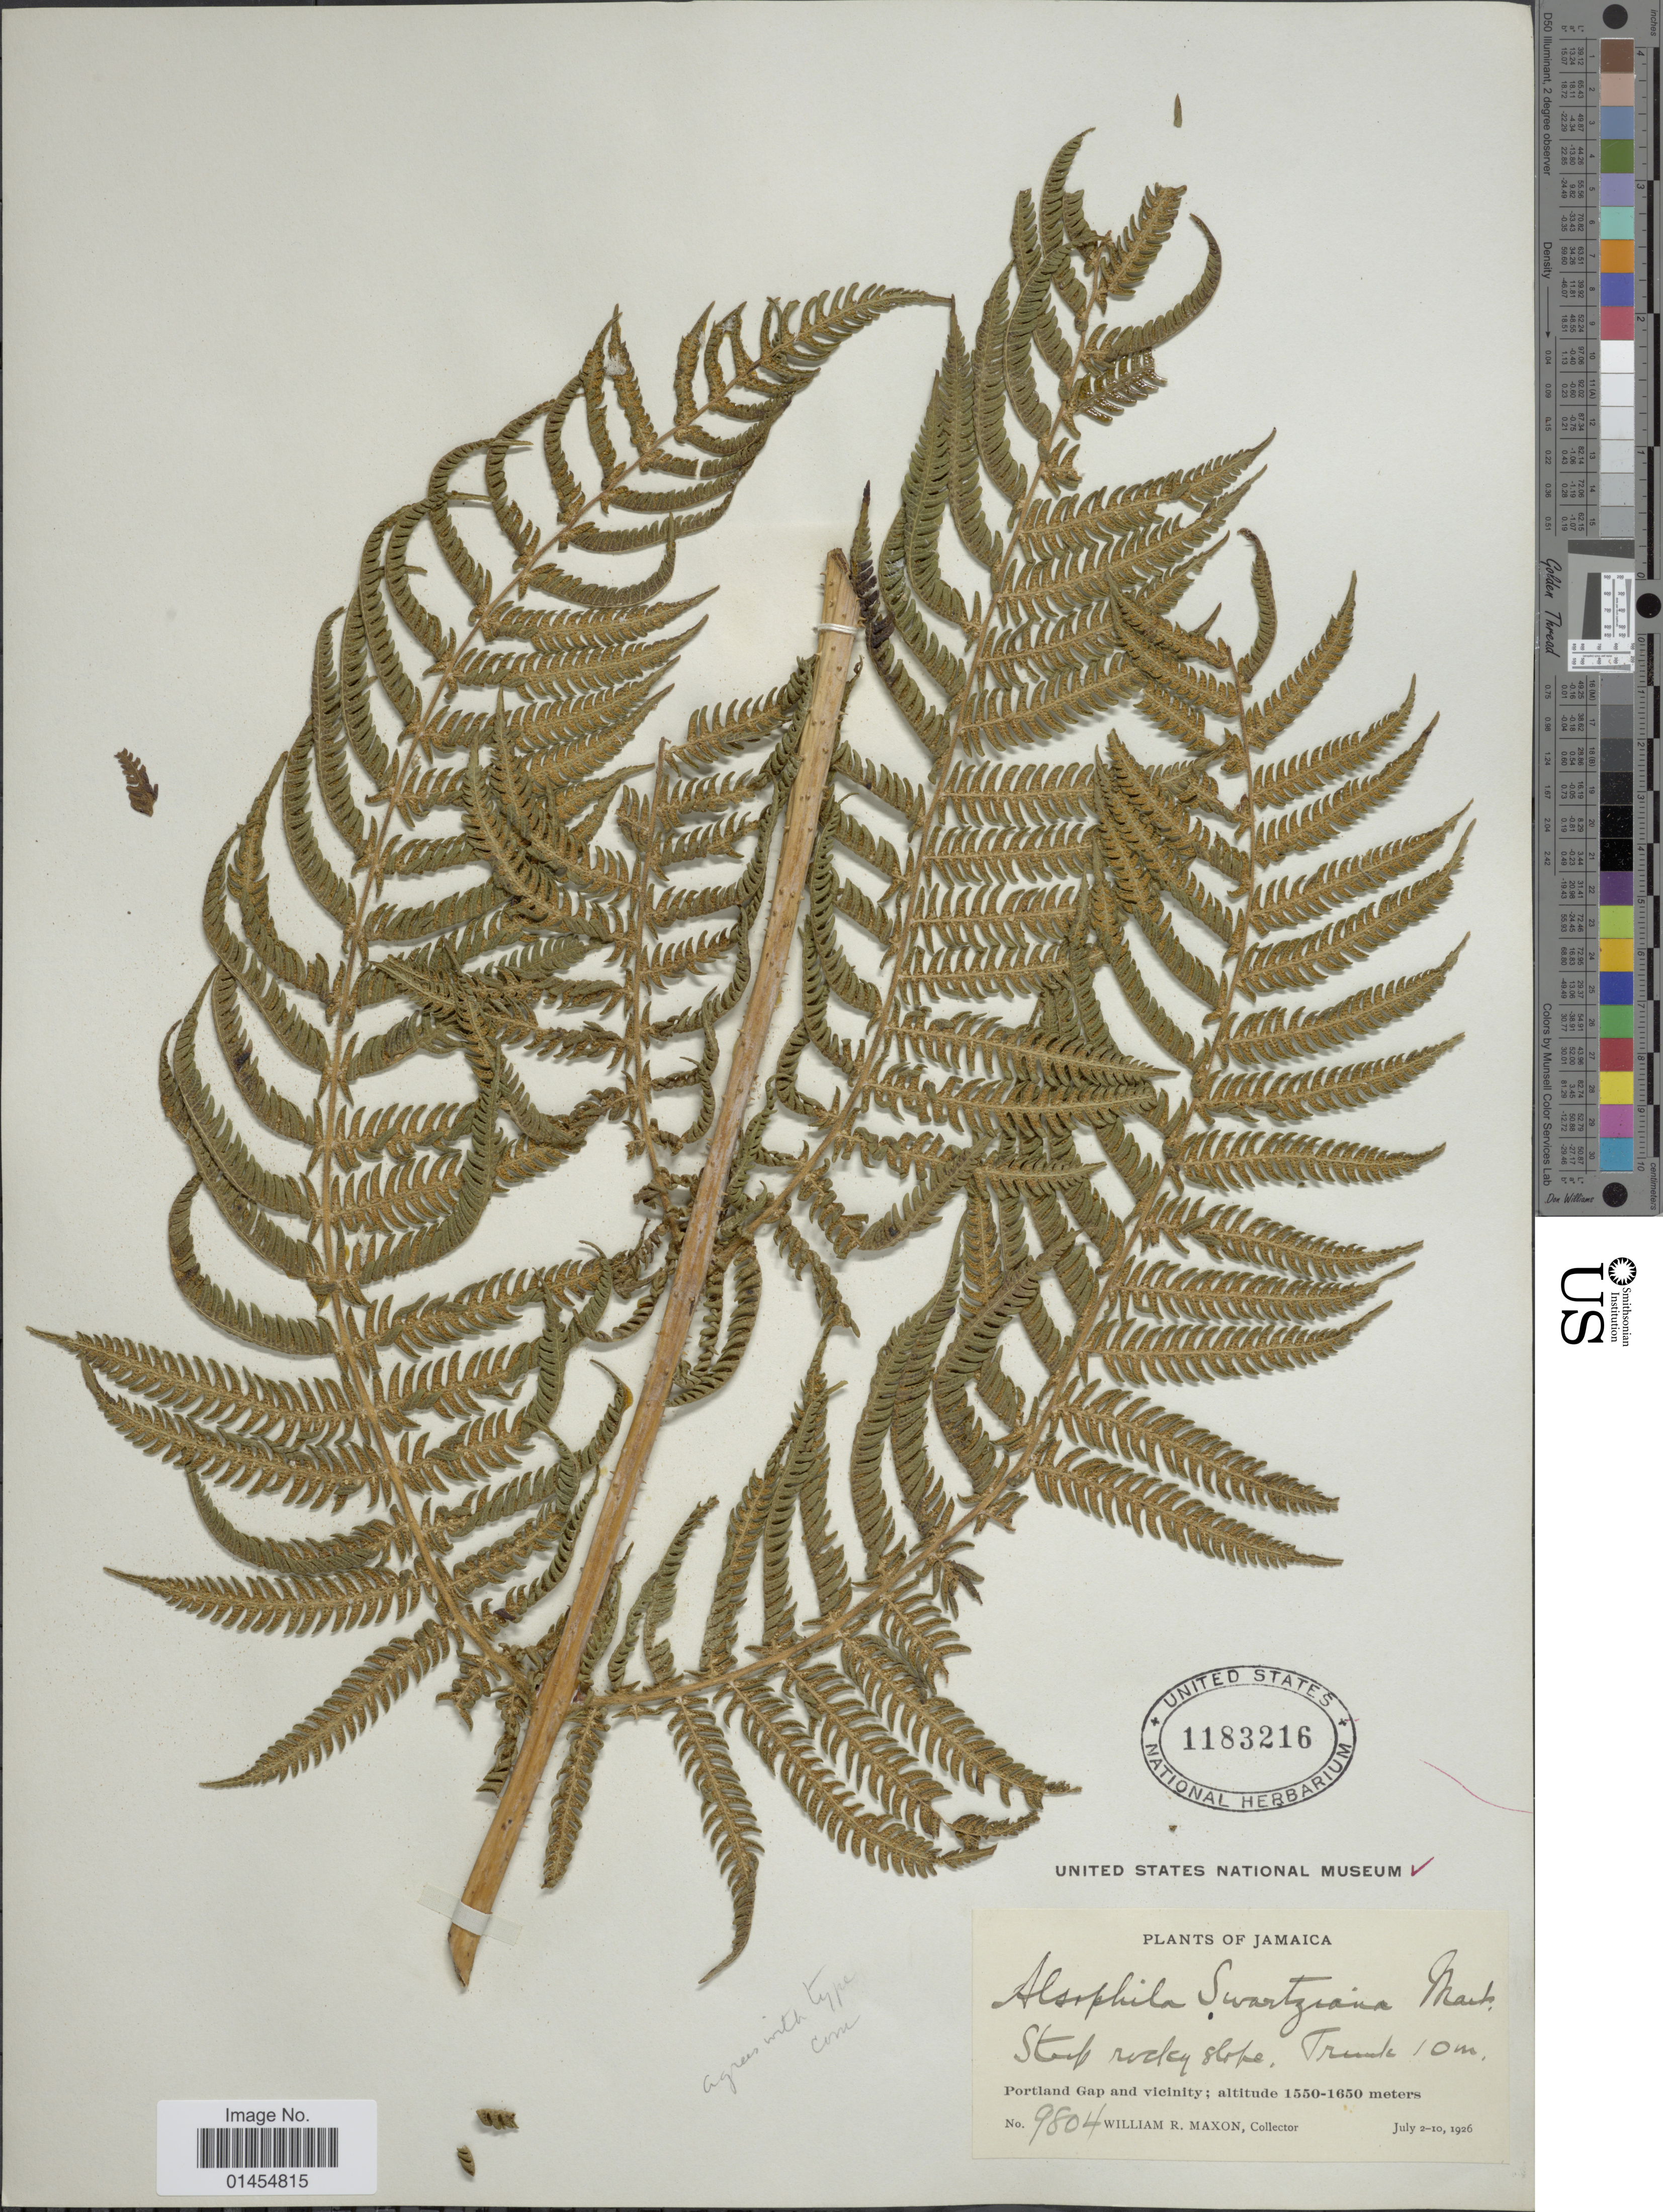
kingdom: Plantae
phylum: Tracheophyta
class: Polypodiopsida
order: Cyatheales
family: Cyatheaceae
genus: Alsophila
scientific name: Alsophila swartziana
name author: Mart.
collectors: W. R. Maxon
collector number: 9804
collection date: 1926-07-02/1926-07-10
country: Jamaica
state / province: Portland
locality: Portland Gap and vicinity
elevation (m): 1550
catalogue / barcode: US 1183216